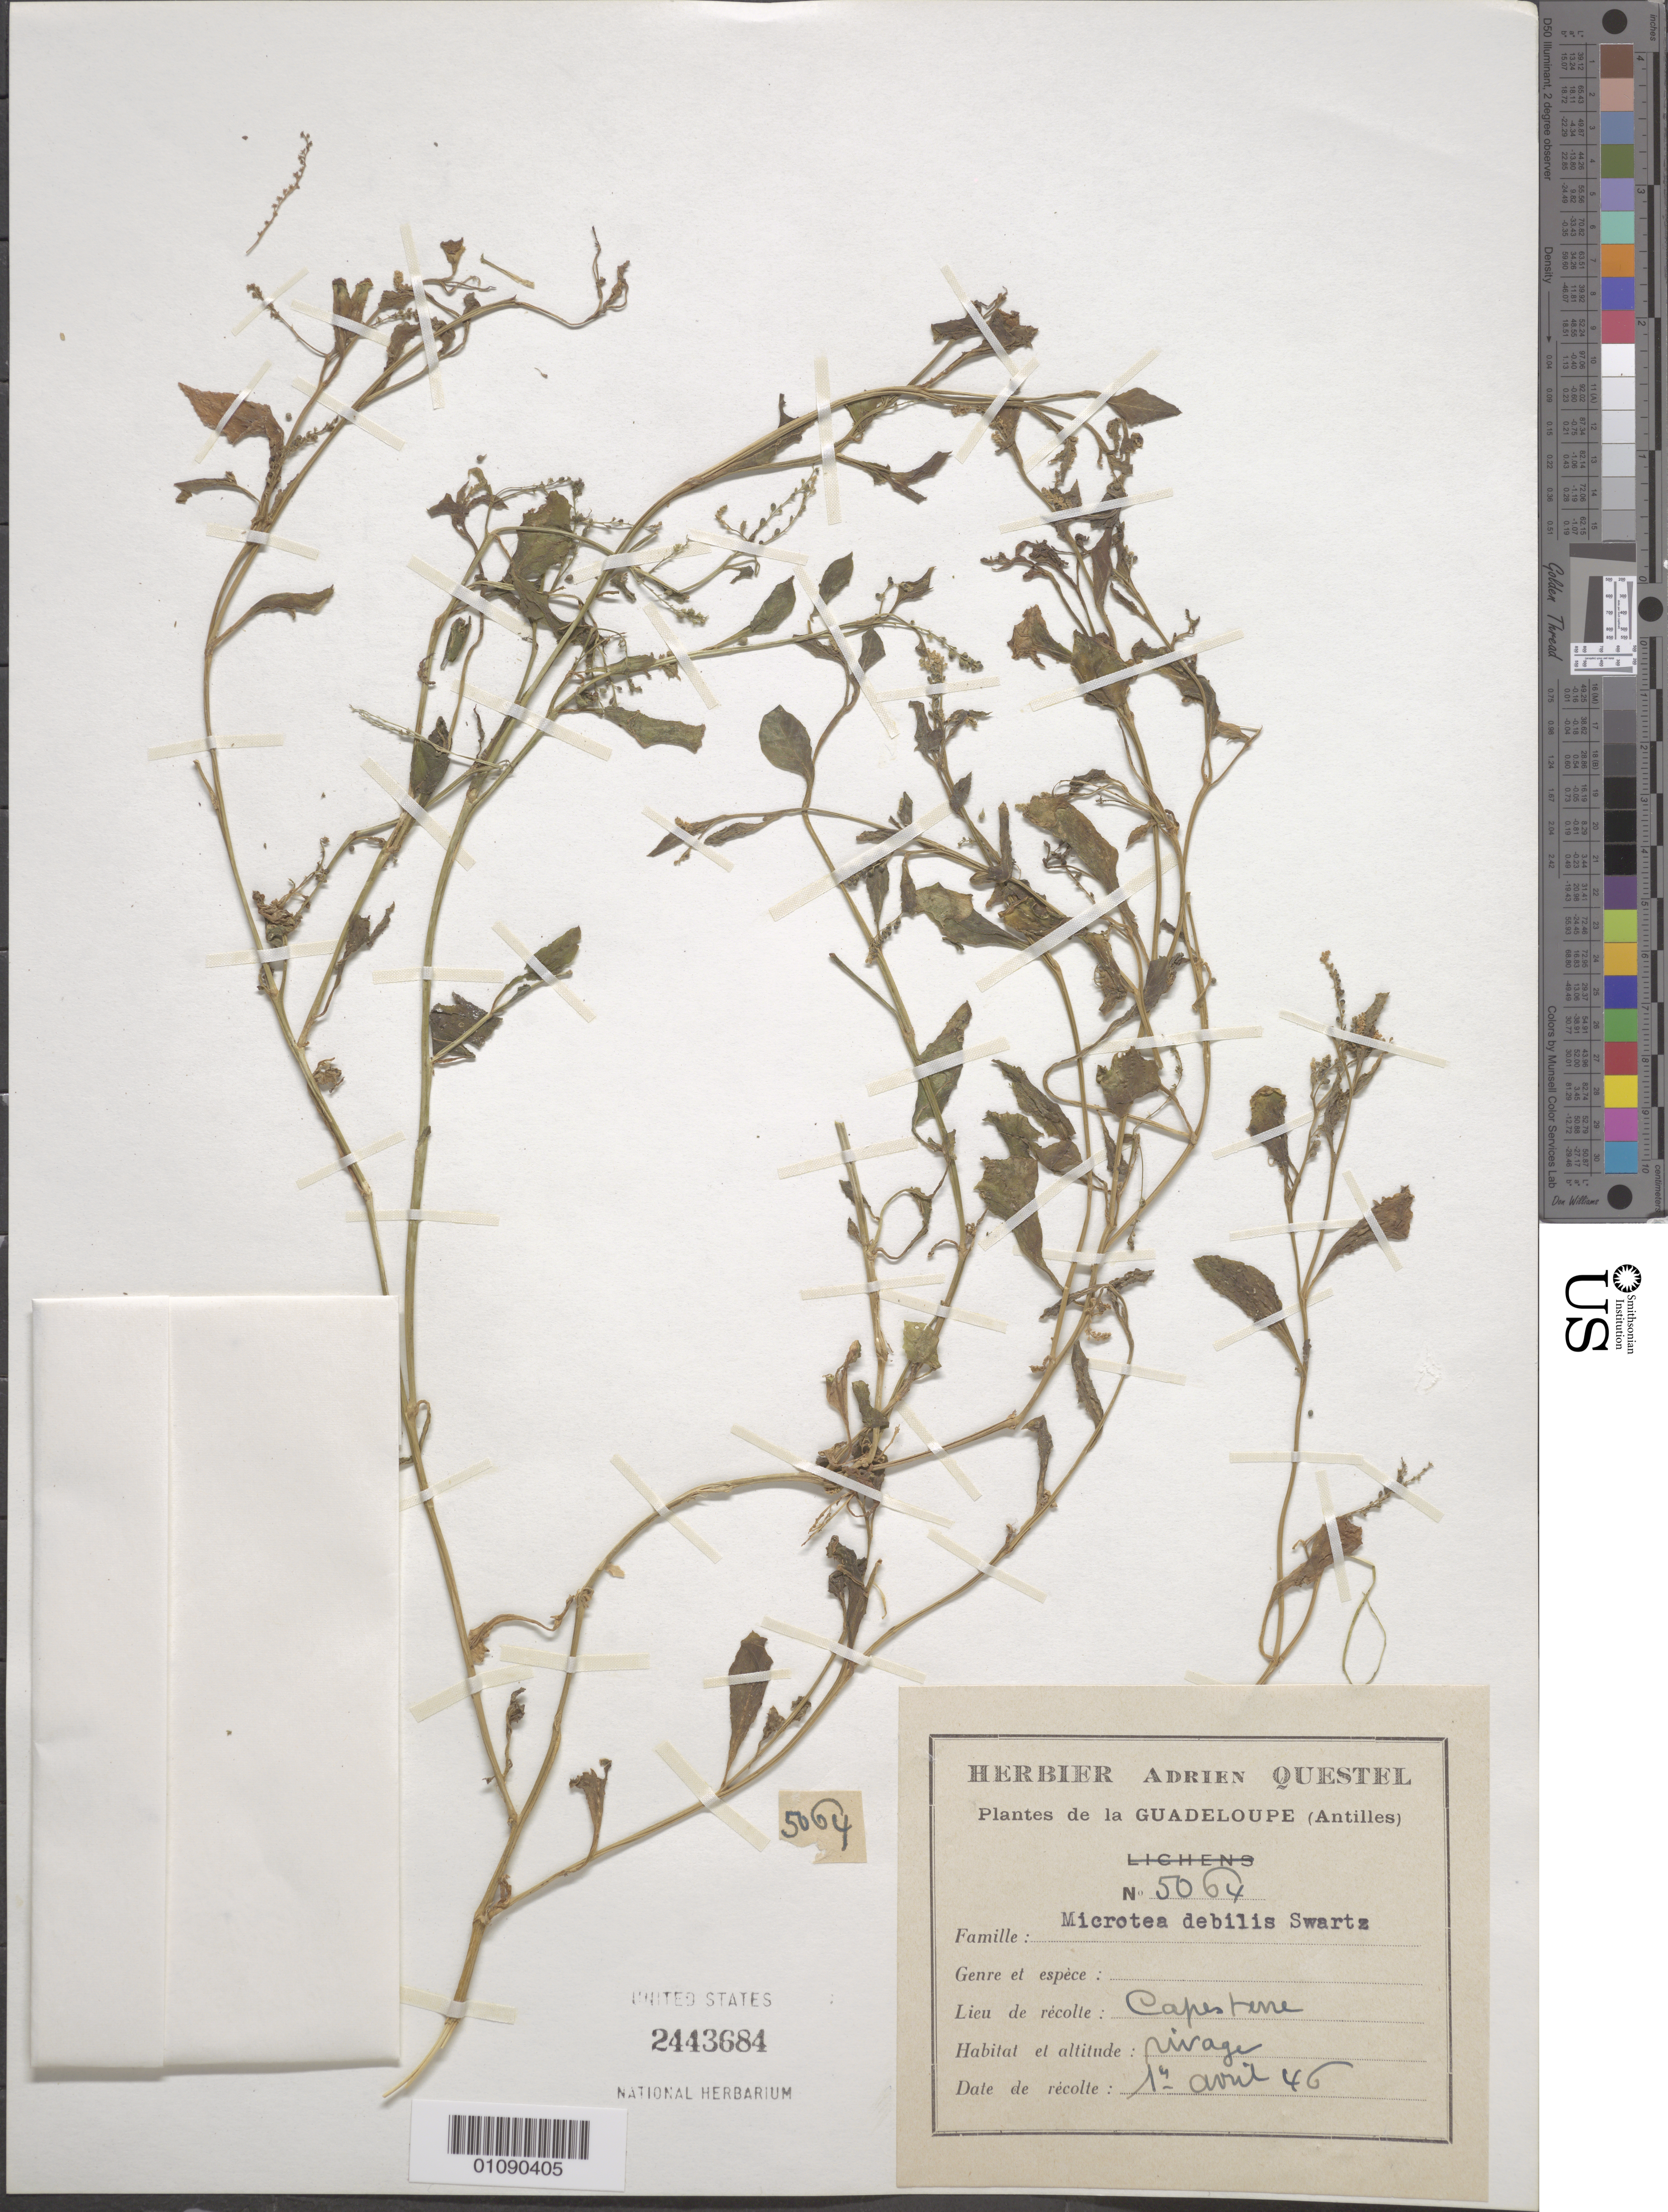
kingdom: Plantae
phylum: Tracheophyta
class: Magnoliopsida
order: Caryophyllales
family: Microteaceae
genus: Microtea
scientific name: Microtea debilis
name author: Sw.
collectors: A. Questel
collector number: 5064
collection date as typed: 01 Apr 1946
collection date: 1946-04-01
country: Guadeloupe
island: Basse Terre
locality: Capesterre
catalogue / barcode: US 2443684